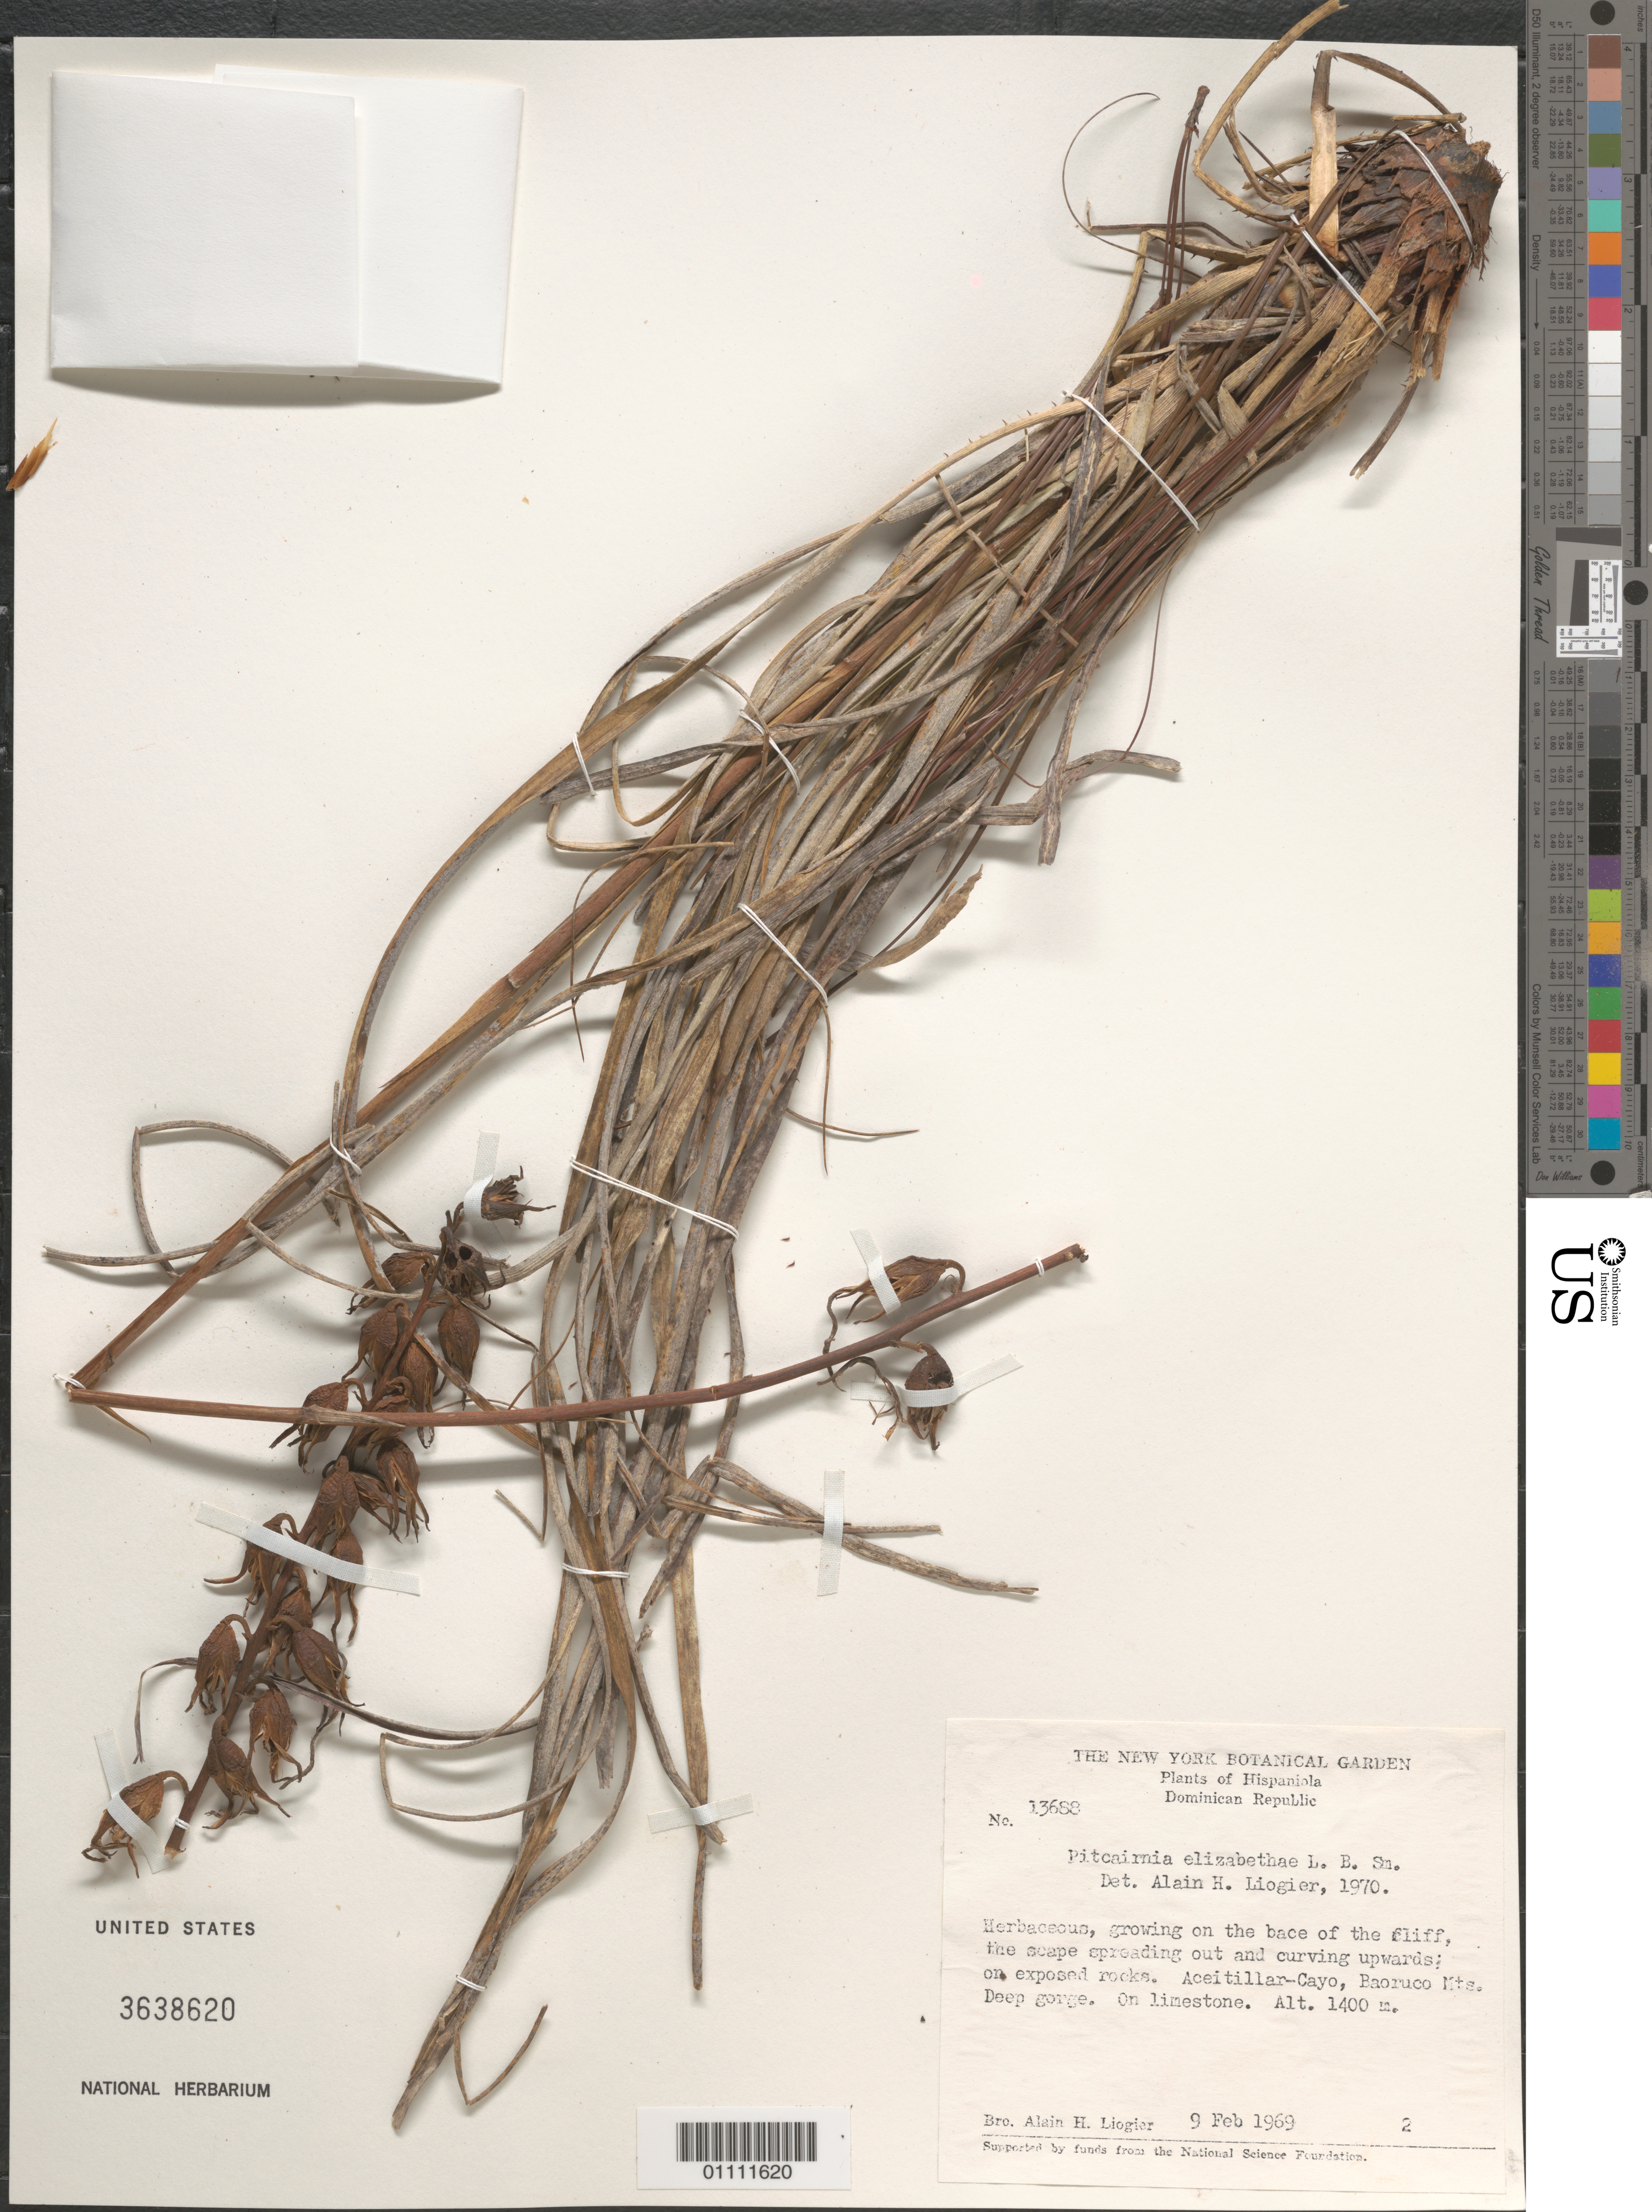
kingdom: Plantae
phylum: Tracheophyta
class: Liliopsida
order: Poales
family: Bromeliaceae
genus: Pitcairnia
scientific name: Pitcairnia elizabethae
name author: L.B. Sm.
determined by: Liogier, Alain H.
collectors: A. H. Liogier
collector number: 13688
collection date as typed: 09 Feb 1969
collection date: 1969-02-09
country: Dominican Republic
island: Hispaniola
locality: Baoruco Mts., Aceitillar-Cayo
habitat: Deep gorge, exposed rocks, growing on the base of the cliff, limestone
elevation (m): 1400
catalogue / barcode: US 3638620